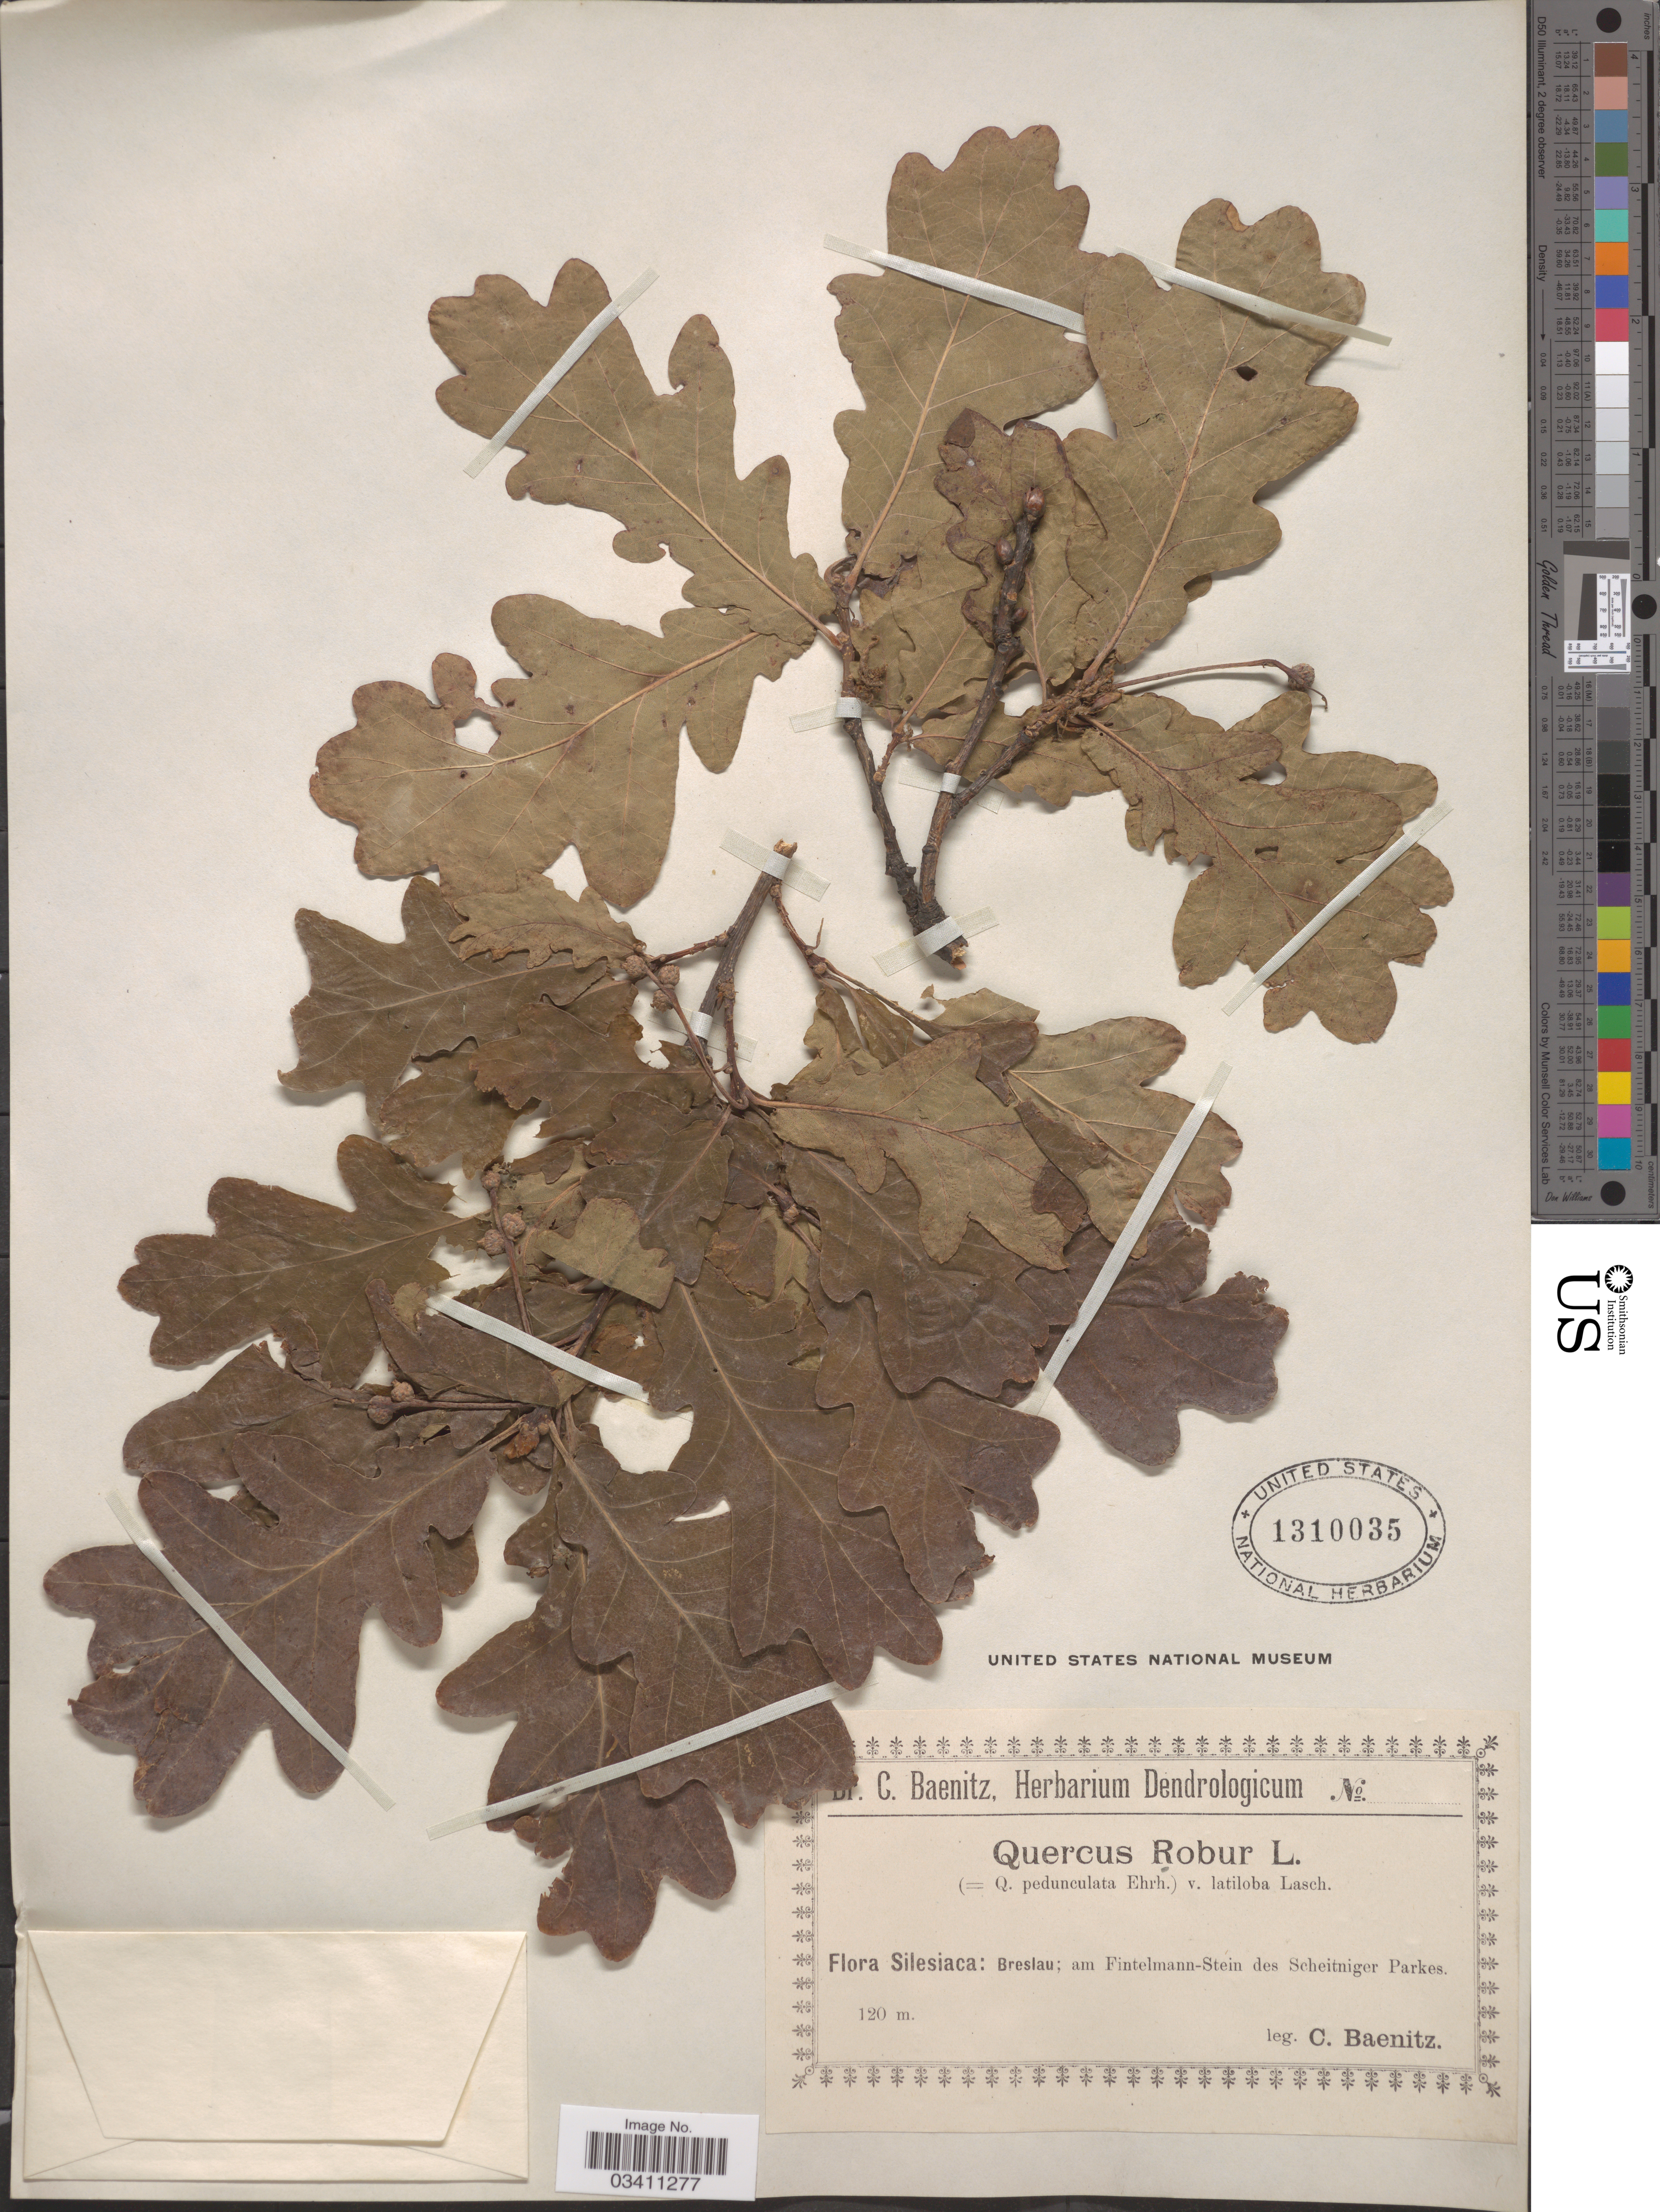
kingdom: Plantae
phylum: Tracheophyta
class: Magnoliopsida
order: Fagales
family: Fagaceae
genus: Quercus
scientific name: Quercus robur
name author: L.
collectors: C. G. Baenitz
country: Poland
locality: Silesiaca: Breslau; am Fintelmann-Stein des Scheitniger Parkes.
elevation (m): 120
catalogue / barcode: US 1310035